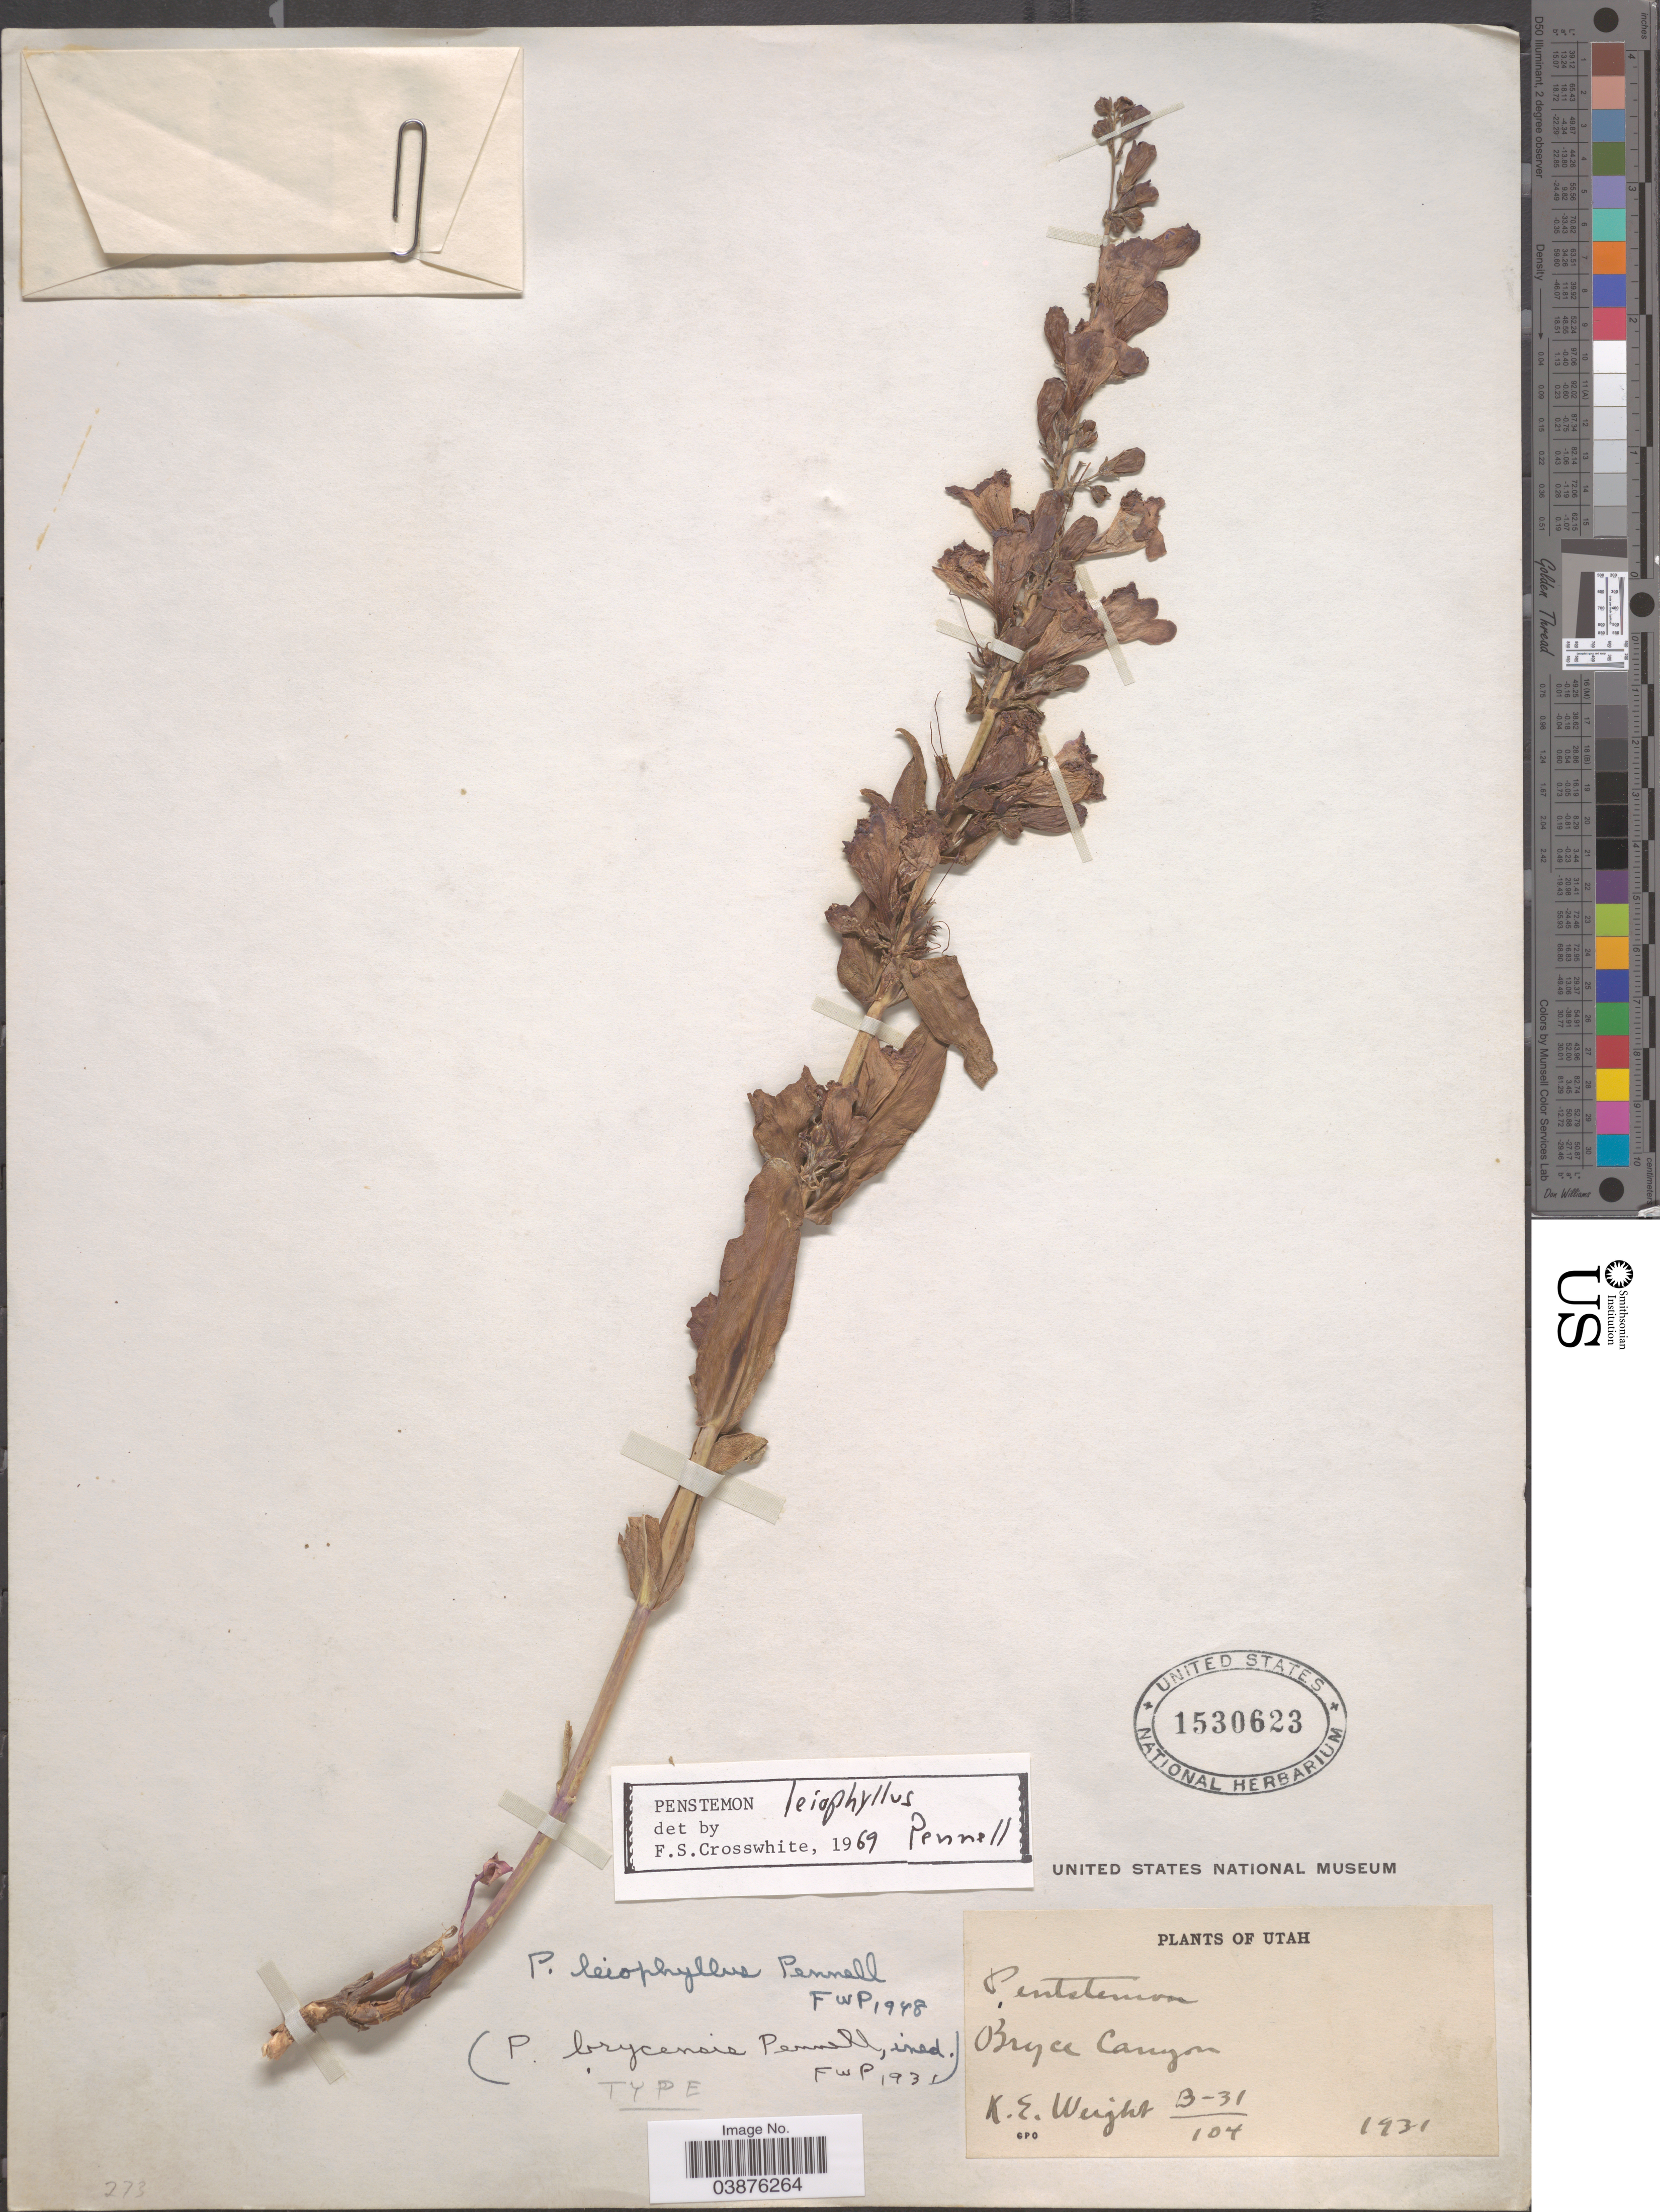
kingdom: Plantae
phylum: Tracheophyta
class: Magnoliopsida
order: Lamiales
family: Plantaginaceae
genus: Penstemon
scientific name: Penstemon leiophyllus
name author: Pennell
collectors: K. Weight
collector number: B-31/104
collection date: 1931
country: United States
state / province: Utah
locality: Bryce Canyon.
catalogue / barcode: US 1530623